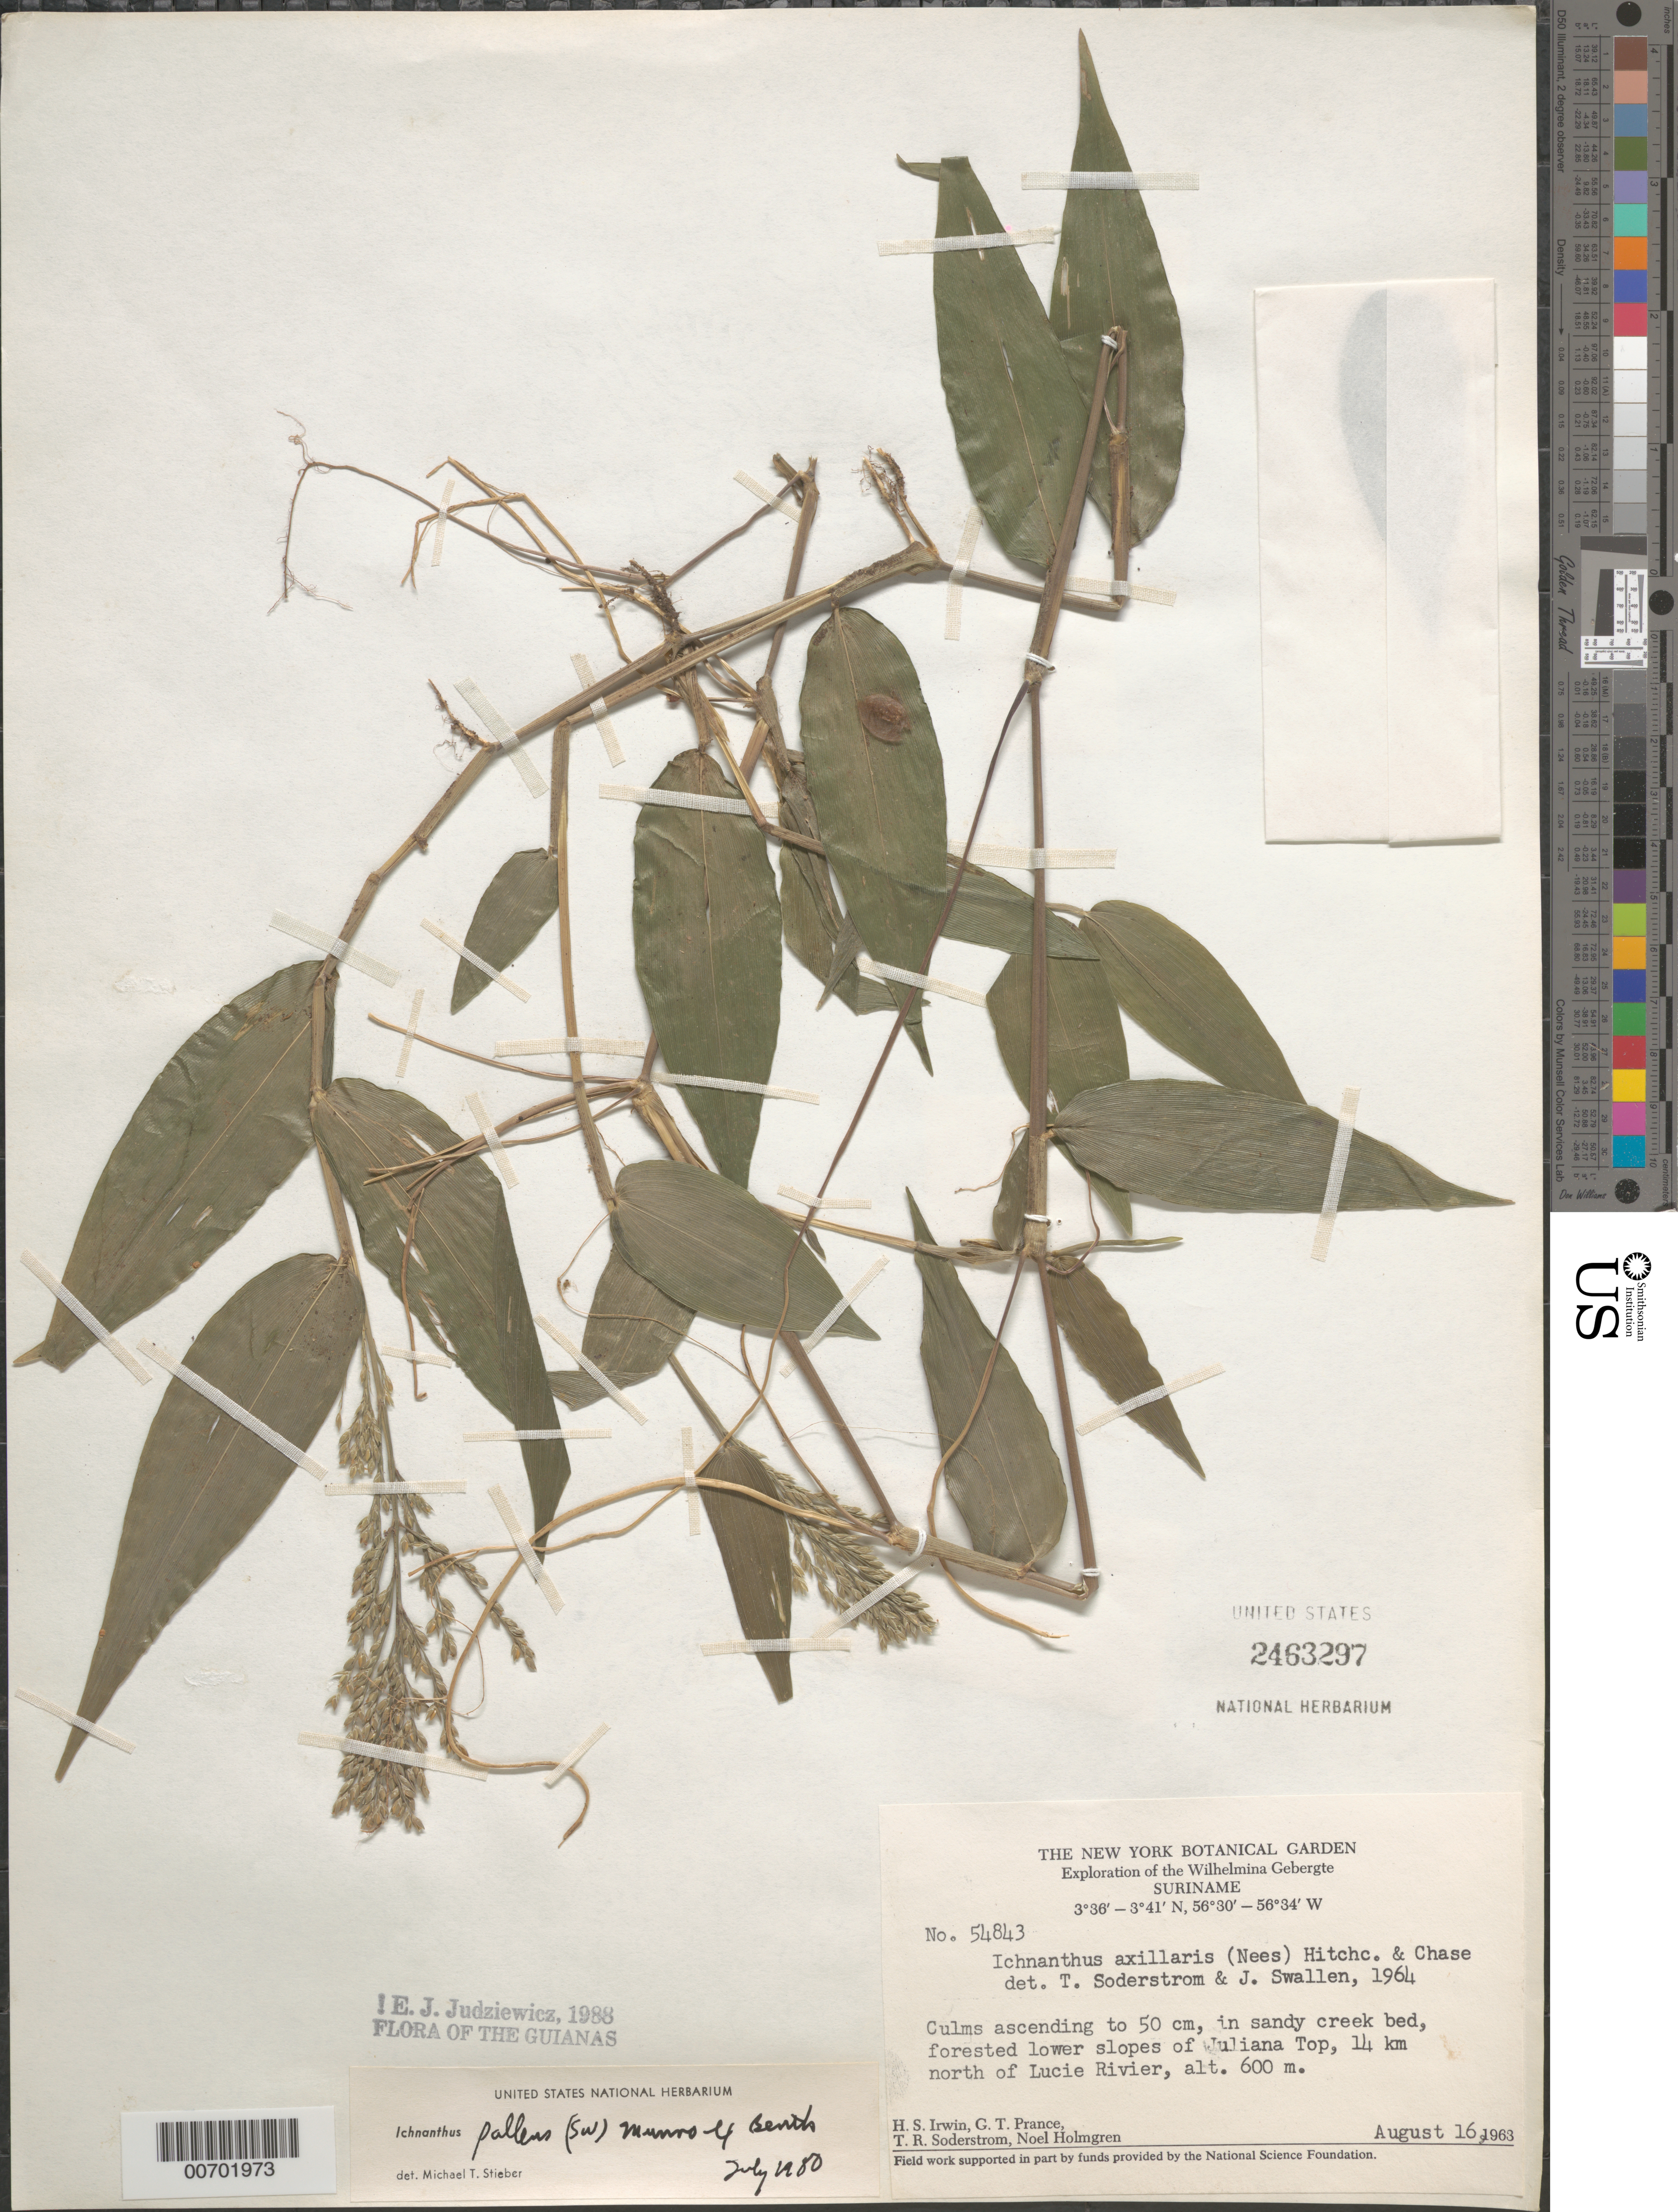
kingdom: Plantae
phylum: Tracheophyta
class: Liliopsida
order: Poales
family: Poaceae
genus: Ichnanthus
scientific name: Ichnanthus pallens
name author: (Sw.) Munro ex Benth.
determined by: Judziewicz, E. J.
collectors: H. Irwin, G. T. Prance, T. R. Soderstrom & N. H. Holmgren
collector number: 54843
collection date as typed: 16-Aug-63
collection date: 1963-08-16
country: Suriname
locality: Juliana Top, 14 km N of Lucie R., Wilhelmina Gebergte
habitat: Forested lower slopes of Juliana Top, in sandy creek bed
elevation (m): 600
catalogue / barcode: US 2463297